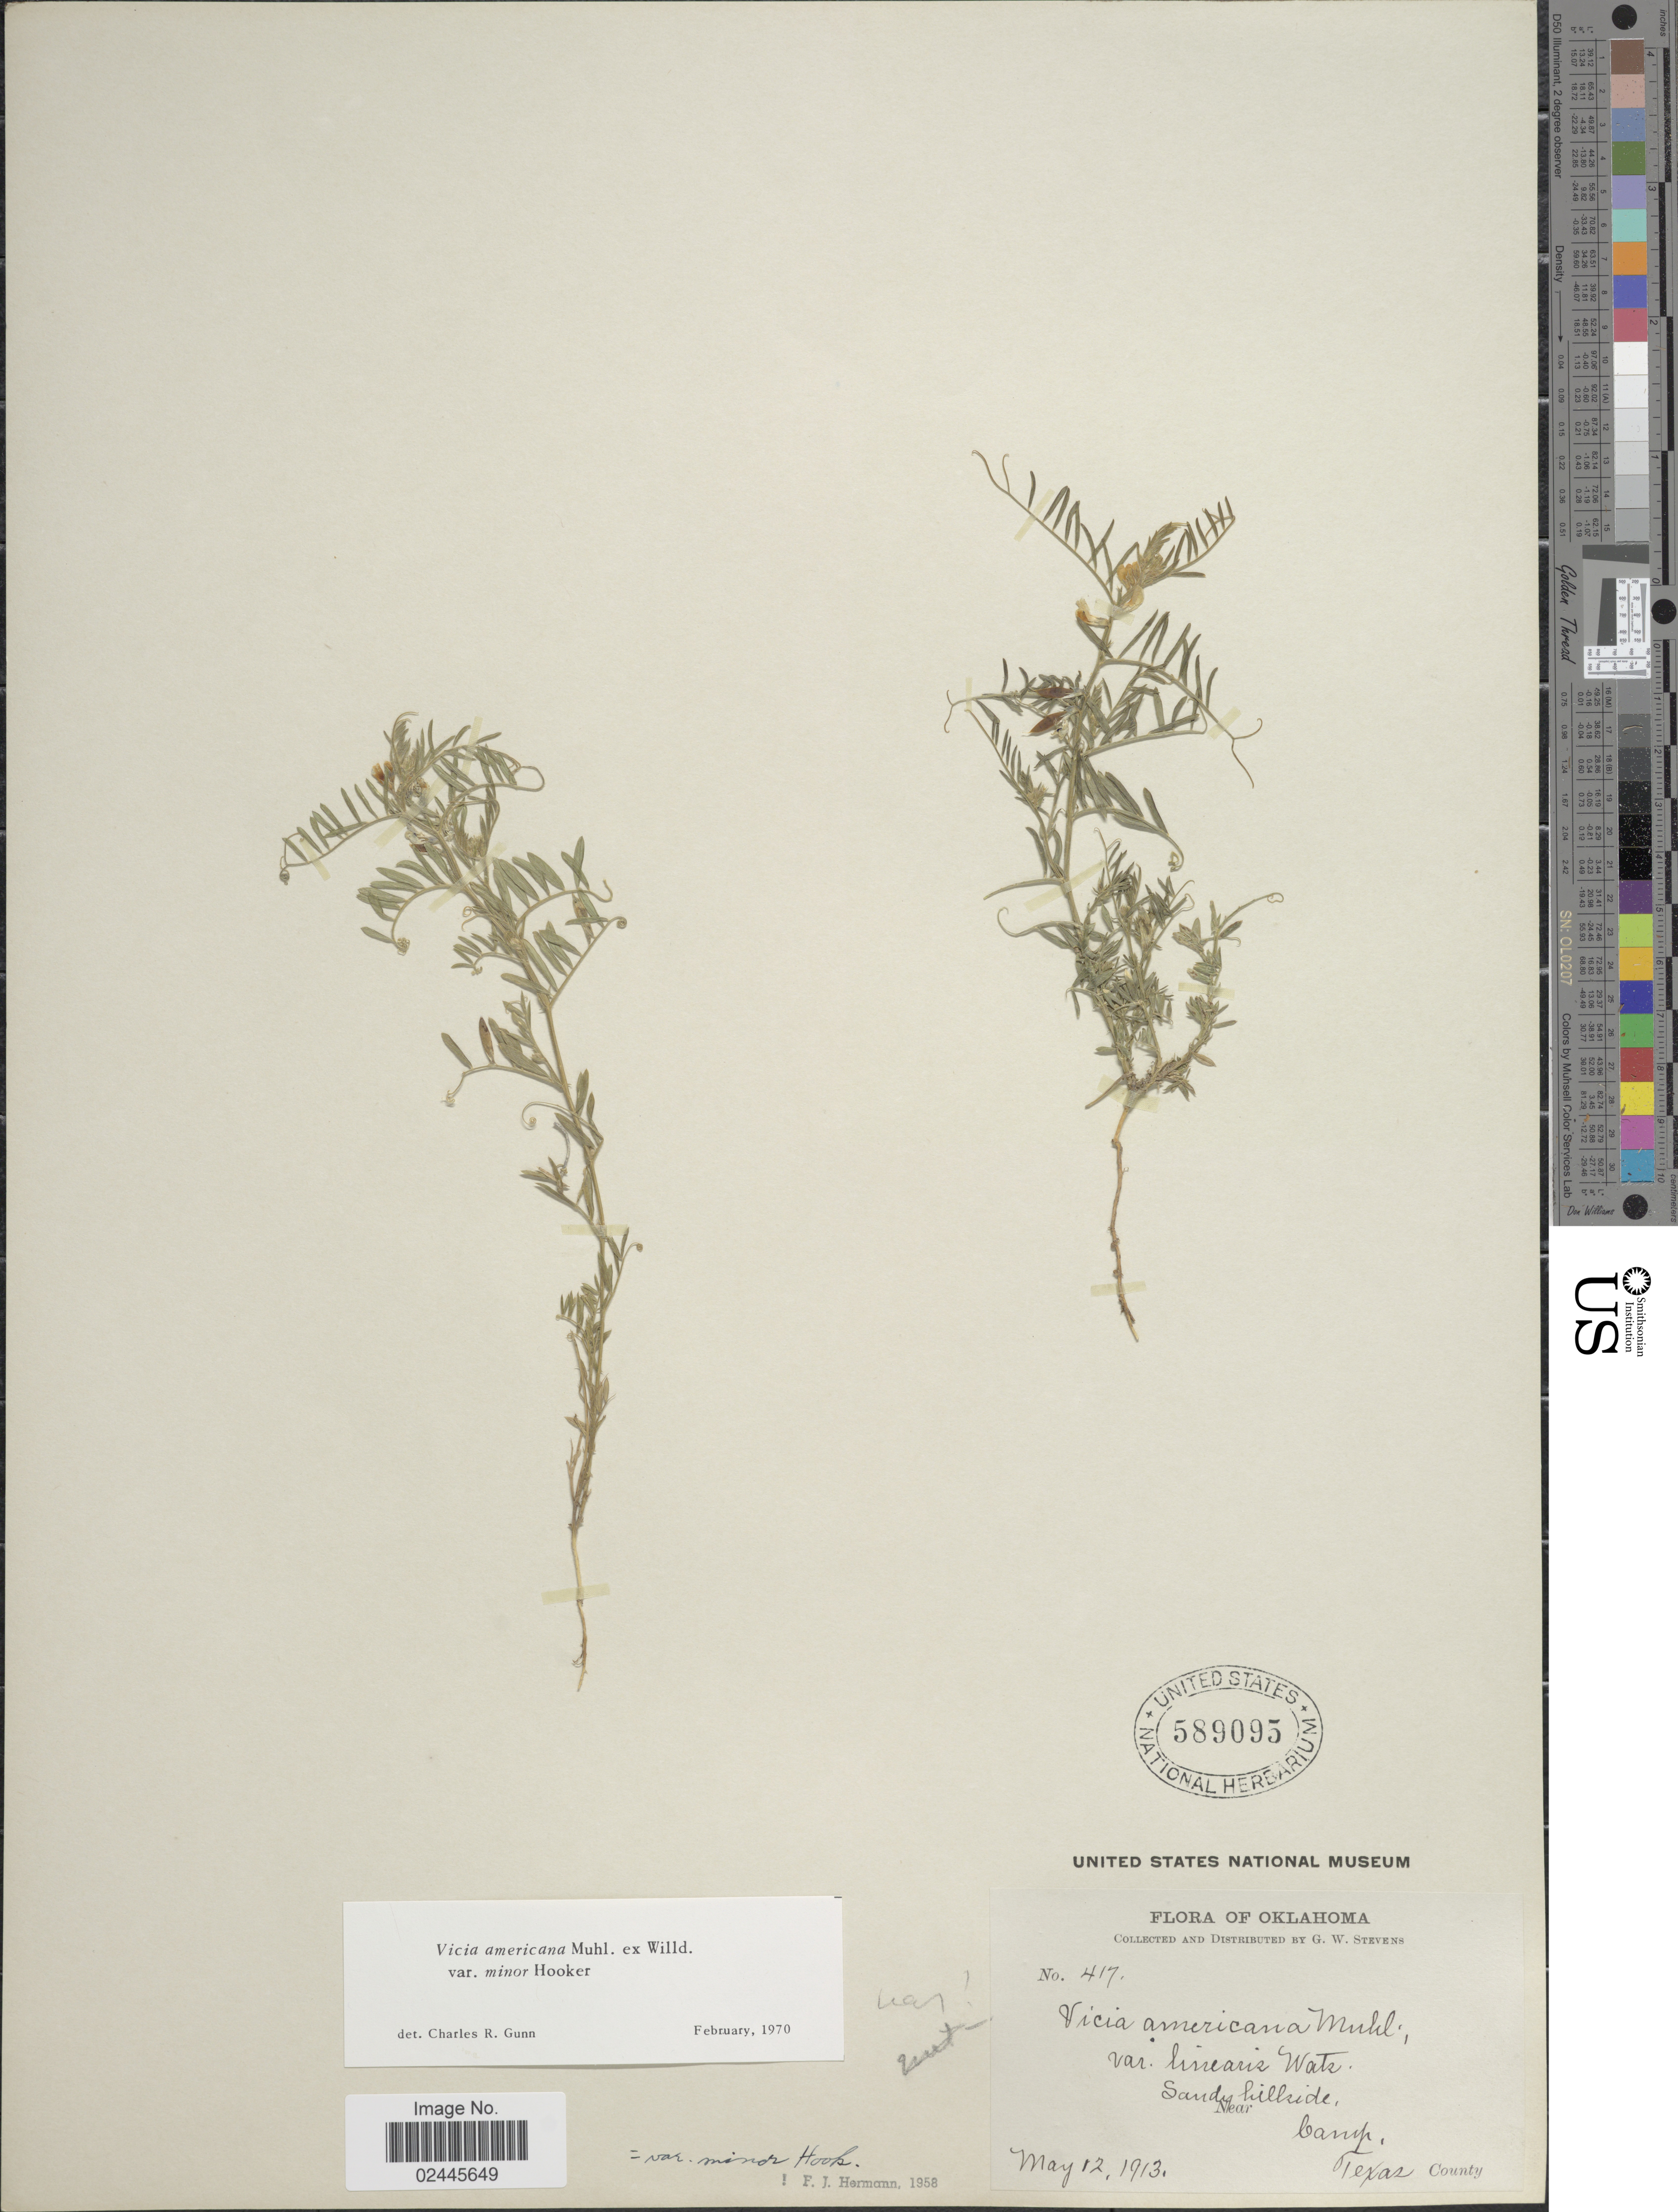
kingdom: Plantae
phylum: Tracheophyta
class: Magnoliopsida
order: Fabales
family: Fabaceae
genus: Vicia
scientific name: Vicia americana var. minor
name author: Hook.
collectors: G. W. Stevens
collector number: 417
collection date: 1913-05-12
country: United States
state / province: Oklahoma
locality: Sandy hillside, near Camp, Texas County.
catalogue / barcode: US 589095